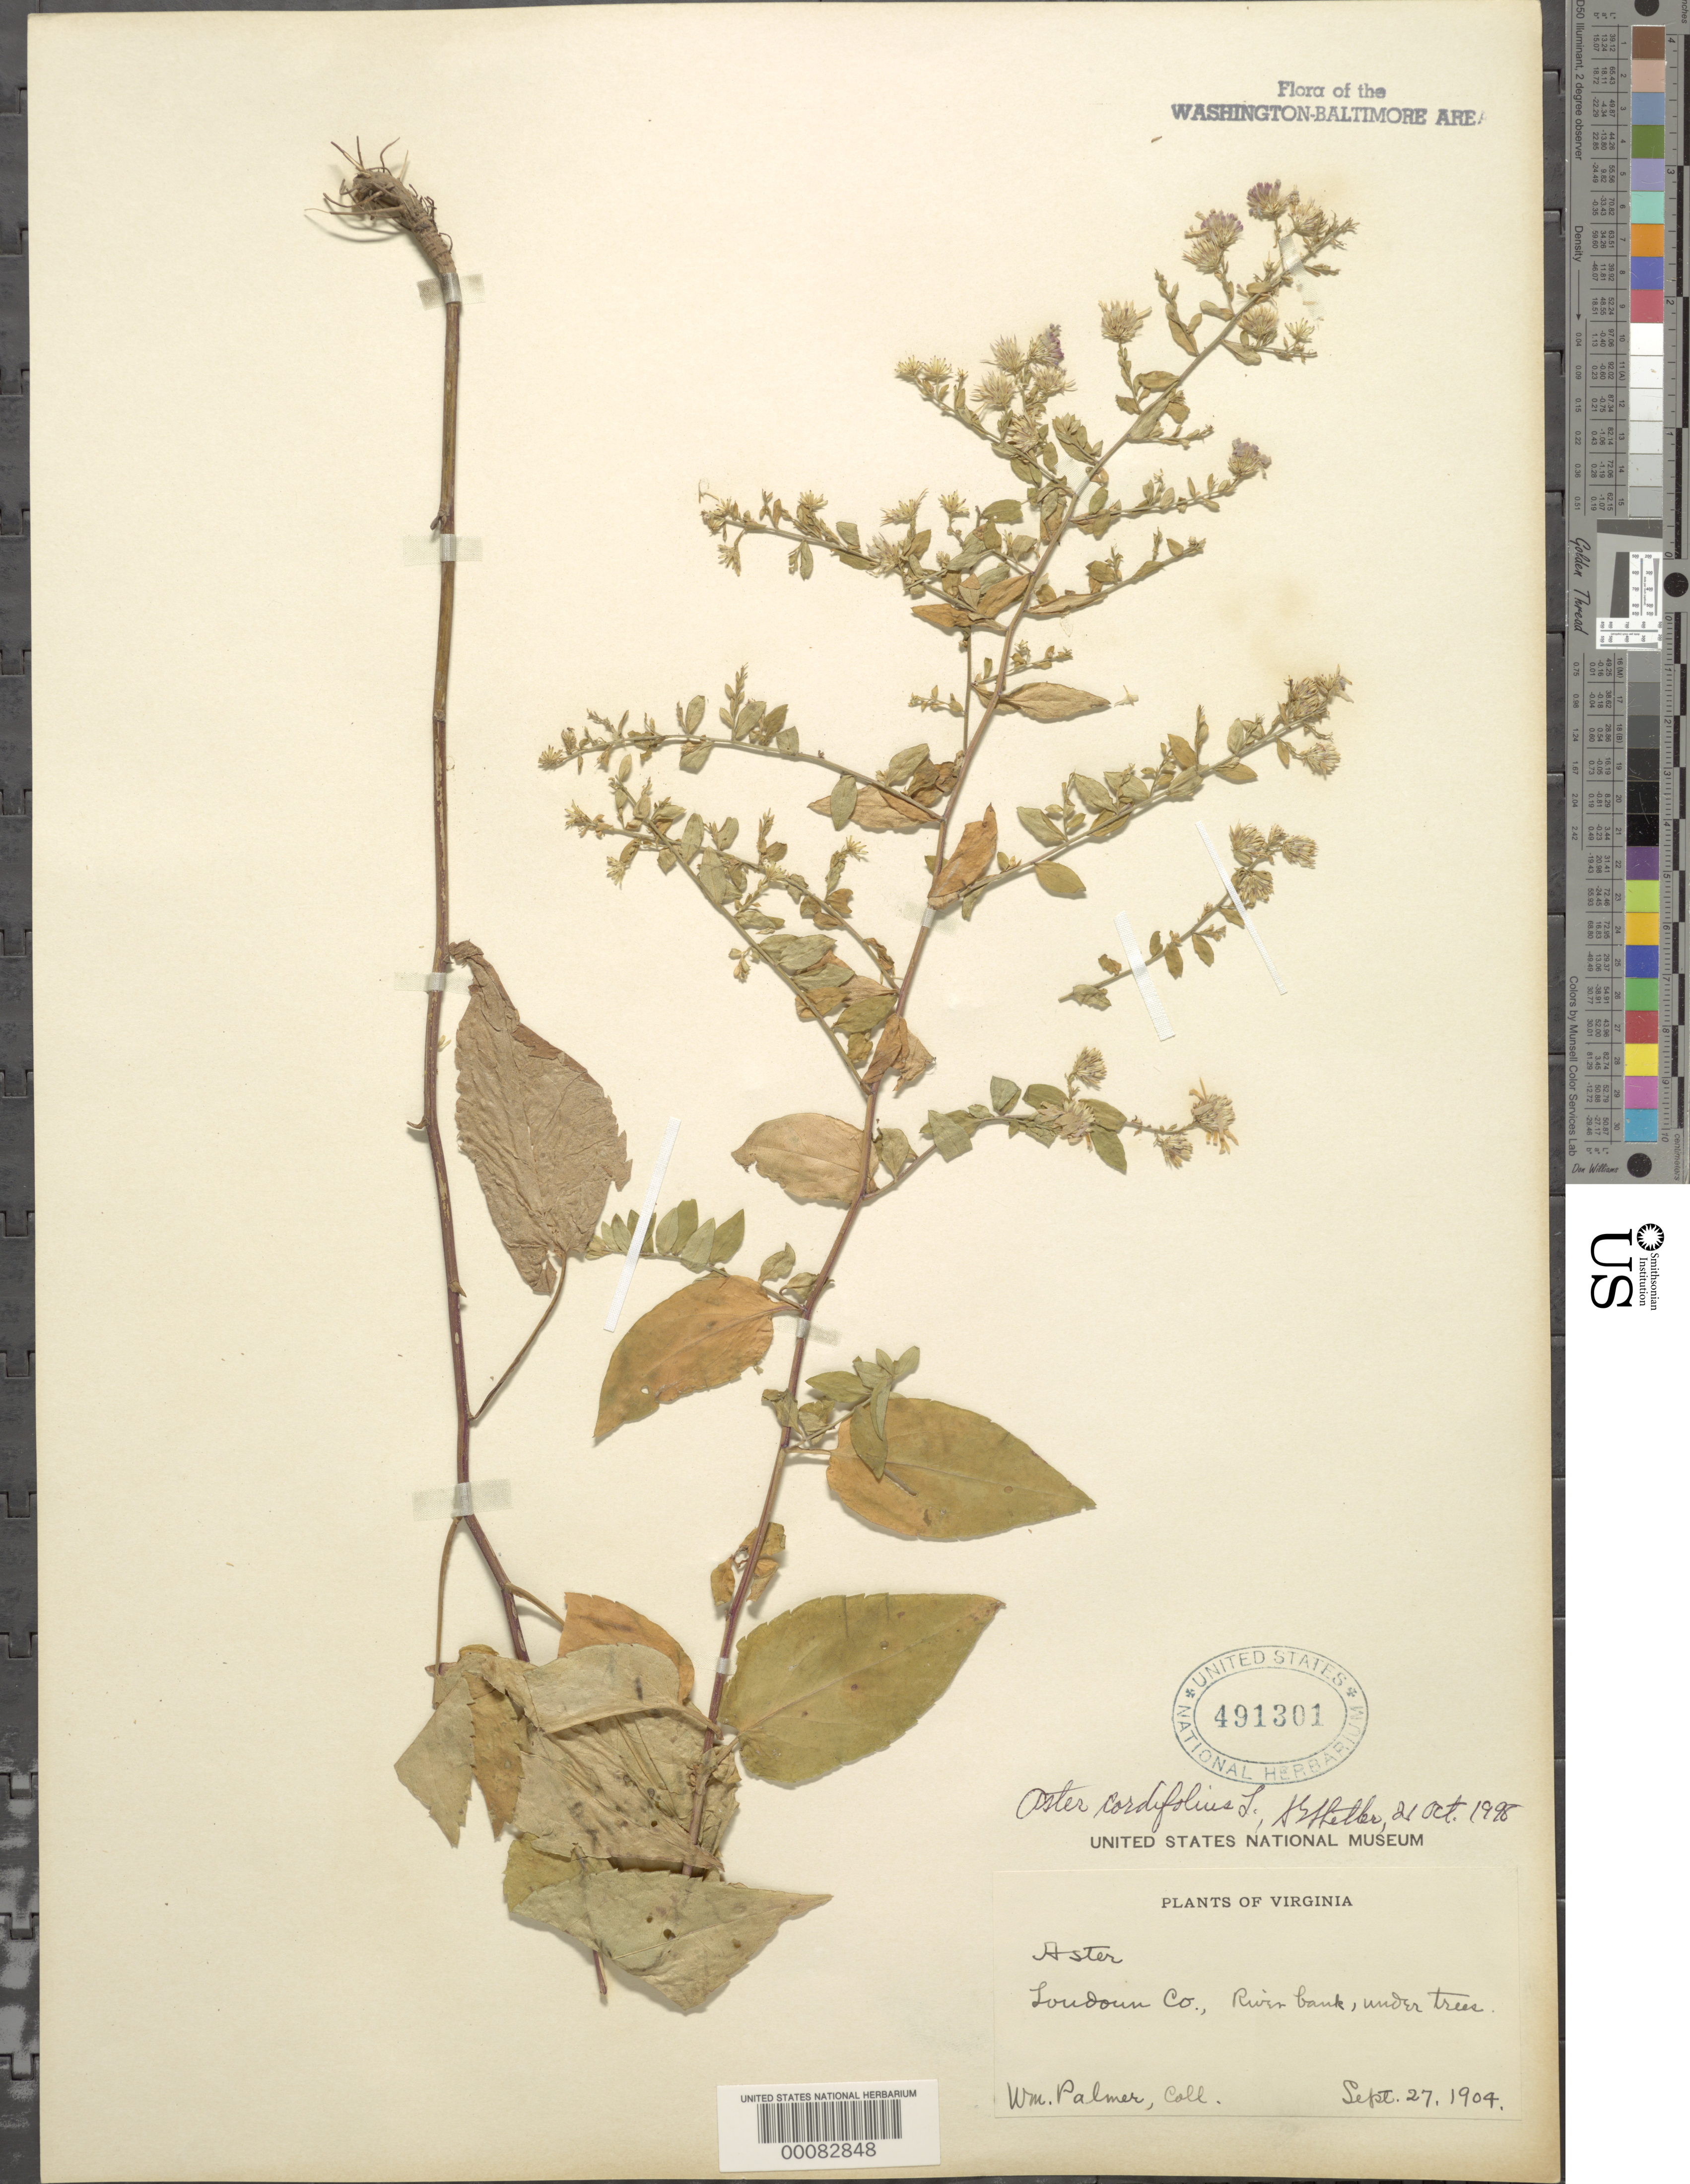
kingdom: Plantae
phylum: Tracheophyta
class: Magnoliopsida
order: Asterales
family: Asteraceae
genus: Symphyotrichum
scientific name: Symphyotrichum cordifolium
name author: (L.) G.L. Nesom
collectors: W. Palmer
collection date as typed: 27 Sep 1904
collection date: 1904-09-27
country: United States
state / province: Virginia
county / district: Loudoun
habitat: River bank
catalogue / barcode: US 491301